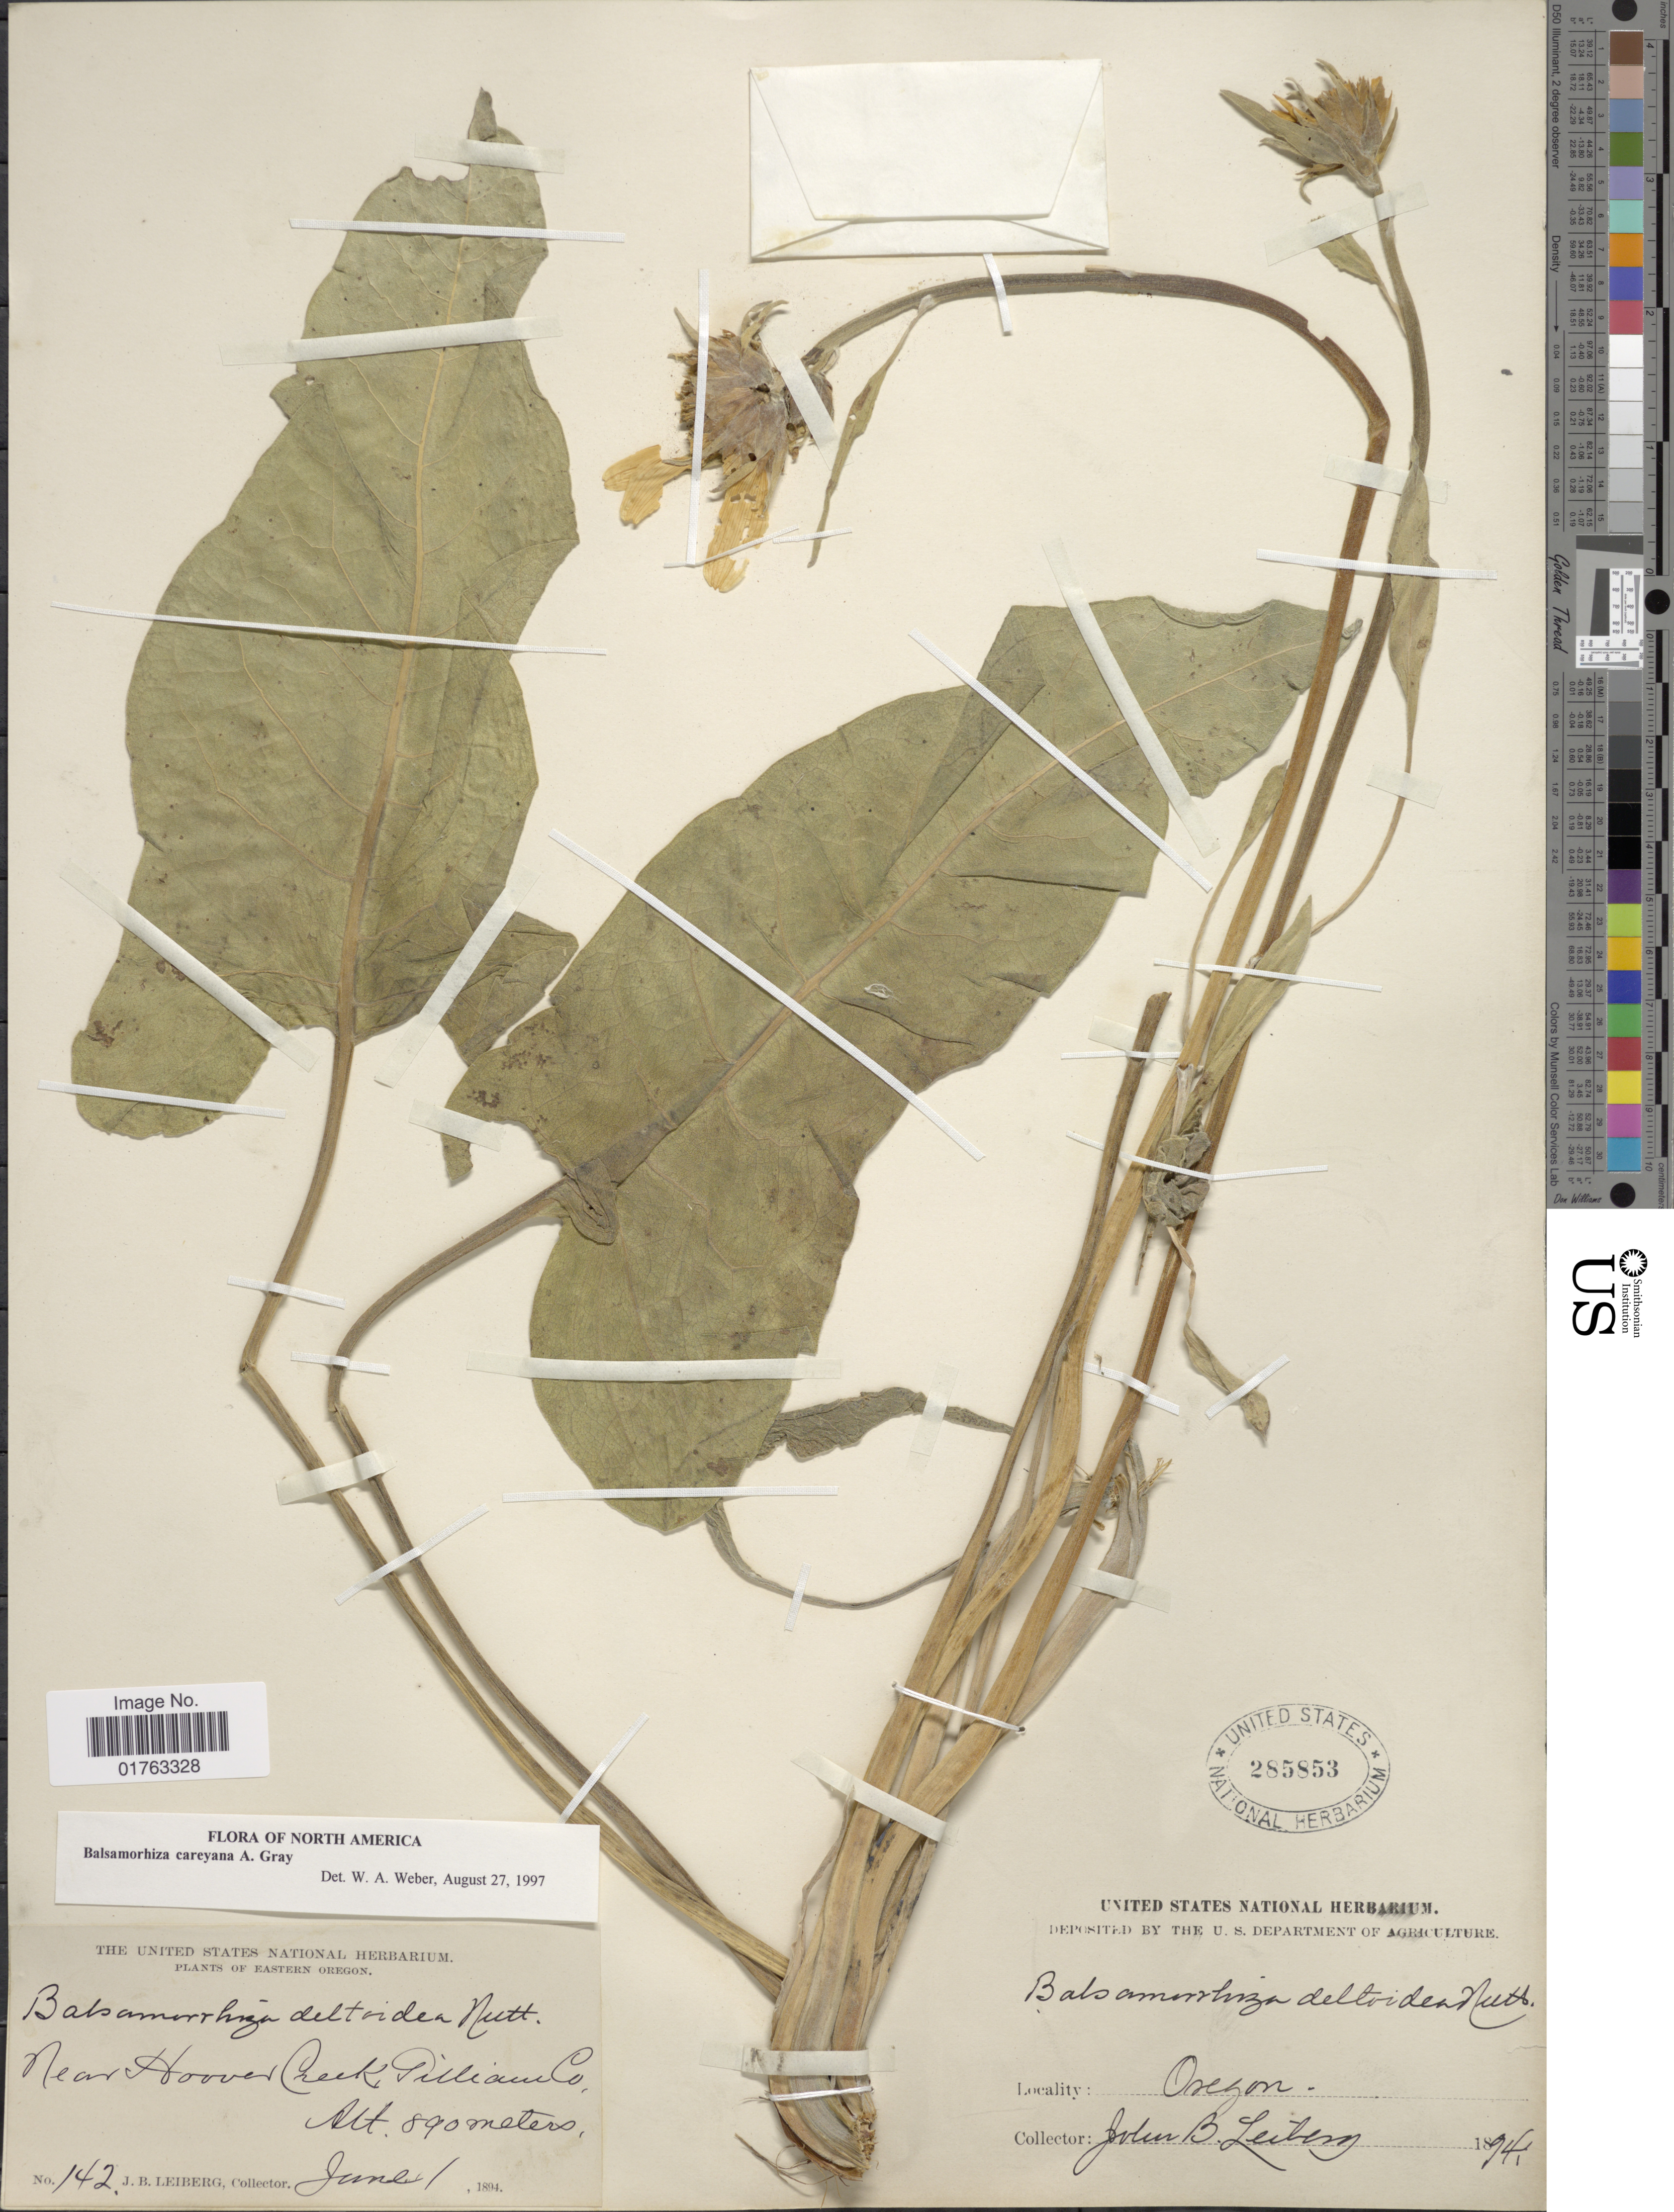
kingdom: Plantae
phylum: Tracheophyta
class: Magnoliopsida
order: Asterales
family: Asteraceae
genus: Balsamorhiza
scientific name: Balsamorhiza careyana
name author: A. Gray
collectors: J. B. Leiberg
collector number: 142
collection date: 1894-06-01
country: United States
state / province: Oregon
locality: Near Hoover Creek Pilliam Co.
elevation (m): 890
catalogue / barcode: US 285853